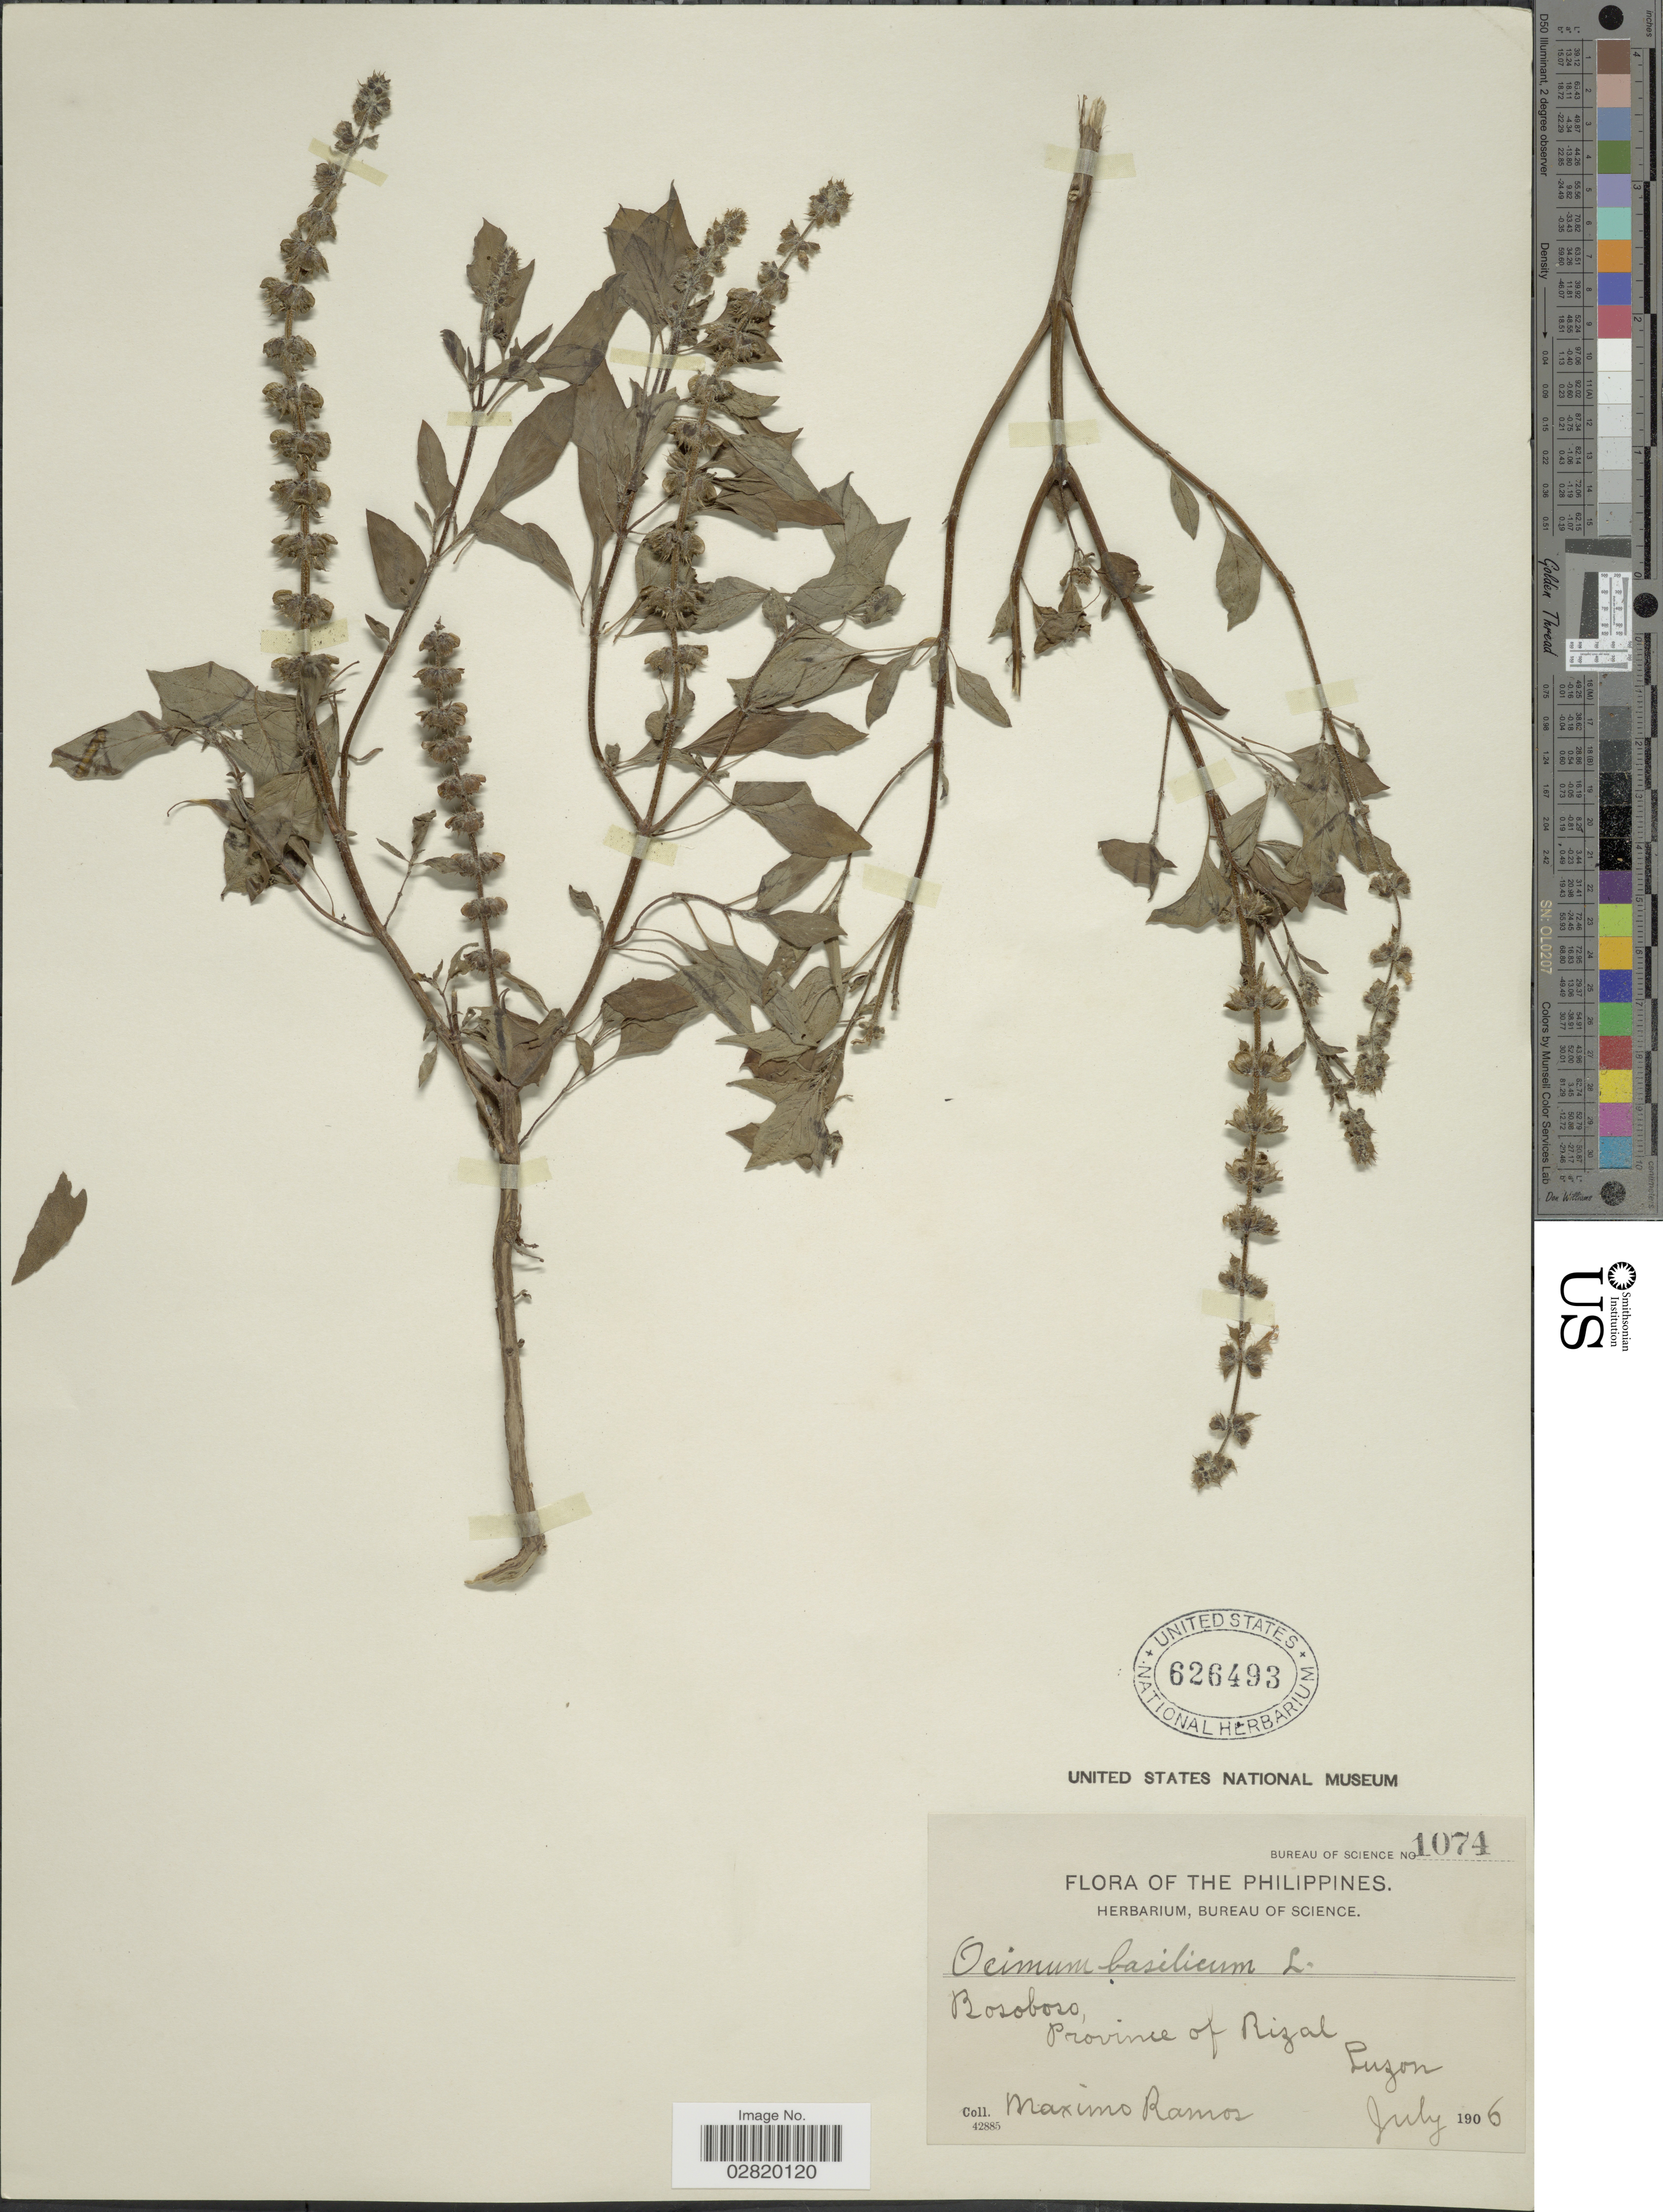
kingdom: Plantae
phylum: Tracheophyta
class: Magnoliopsida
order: Lamiales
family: Lamiaceae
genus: Ocimum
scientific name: Ocimum basilicum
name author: L.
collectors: M. Ramos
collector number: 1074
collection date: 1906-07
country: Philippines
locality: Bosoboso, Province of Rizal, Luzon.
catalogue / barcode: US 626493